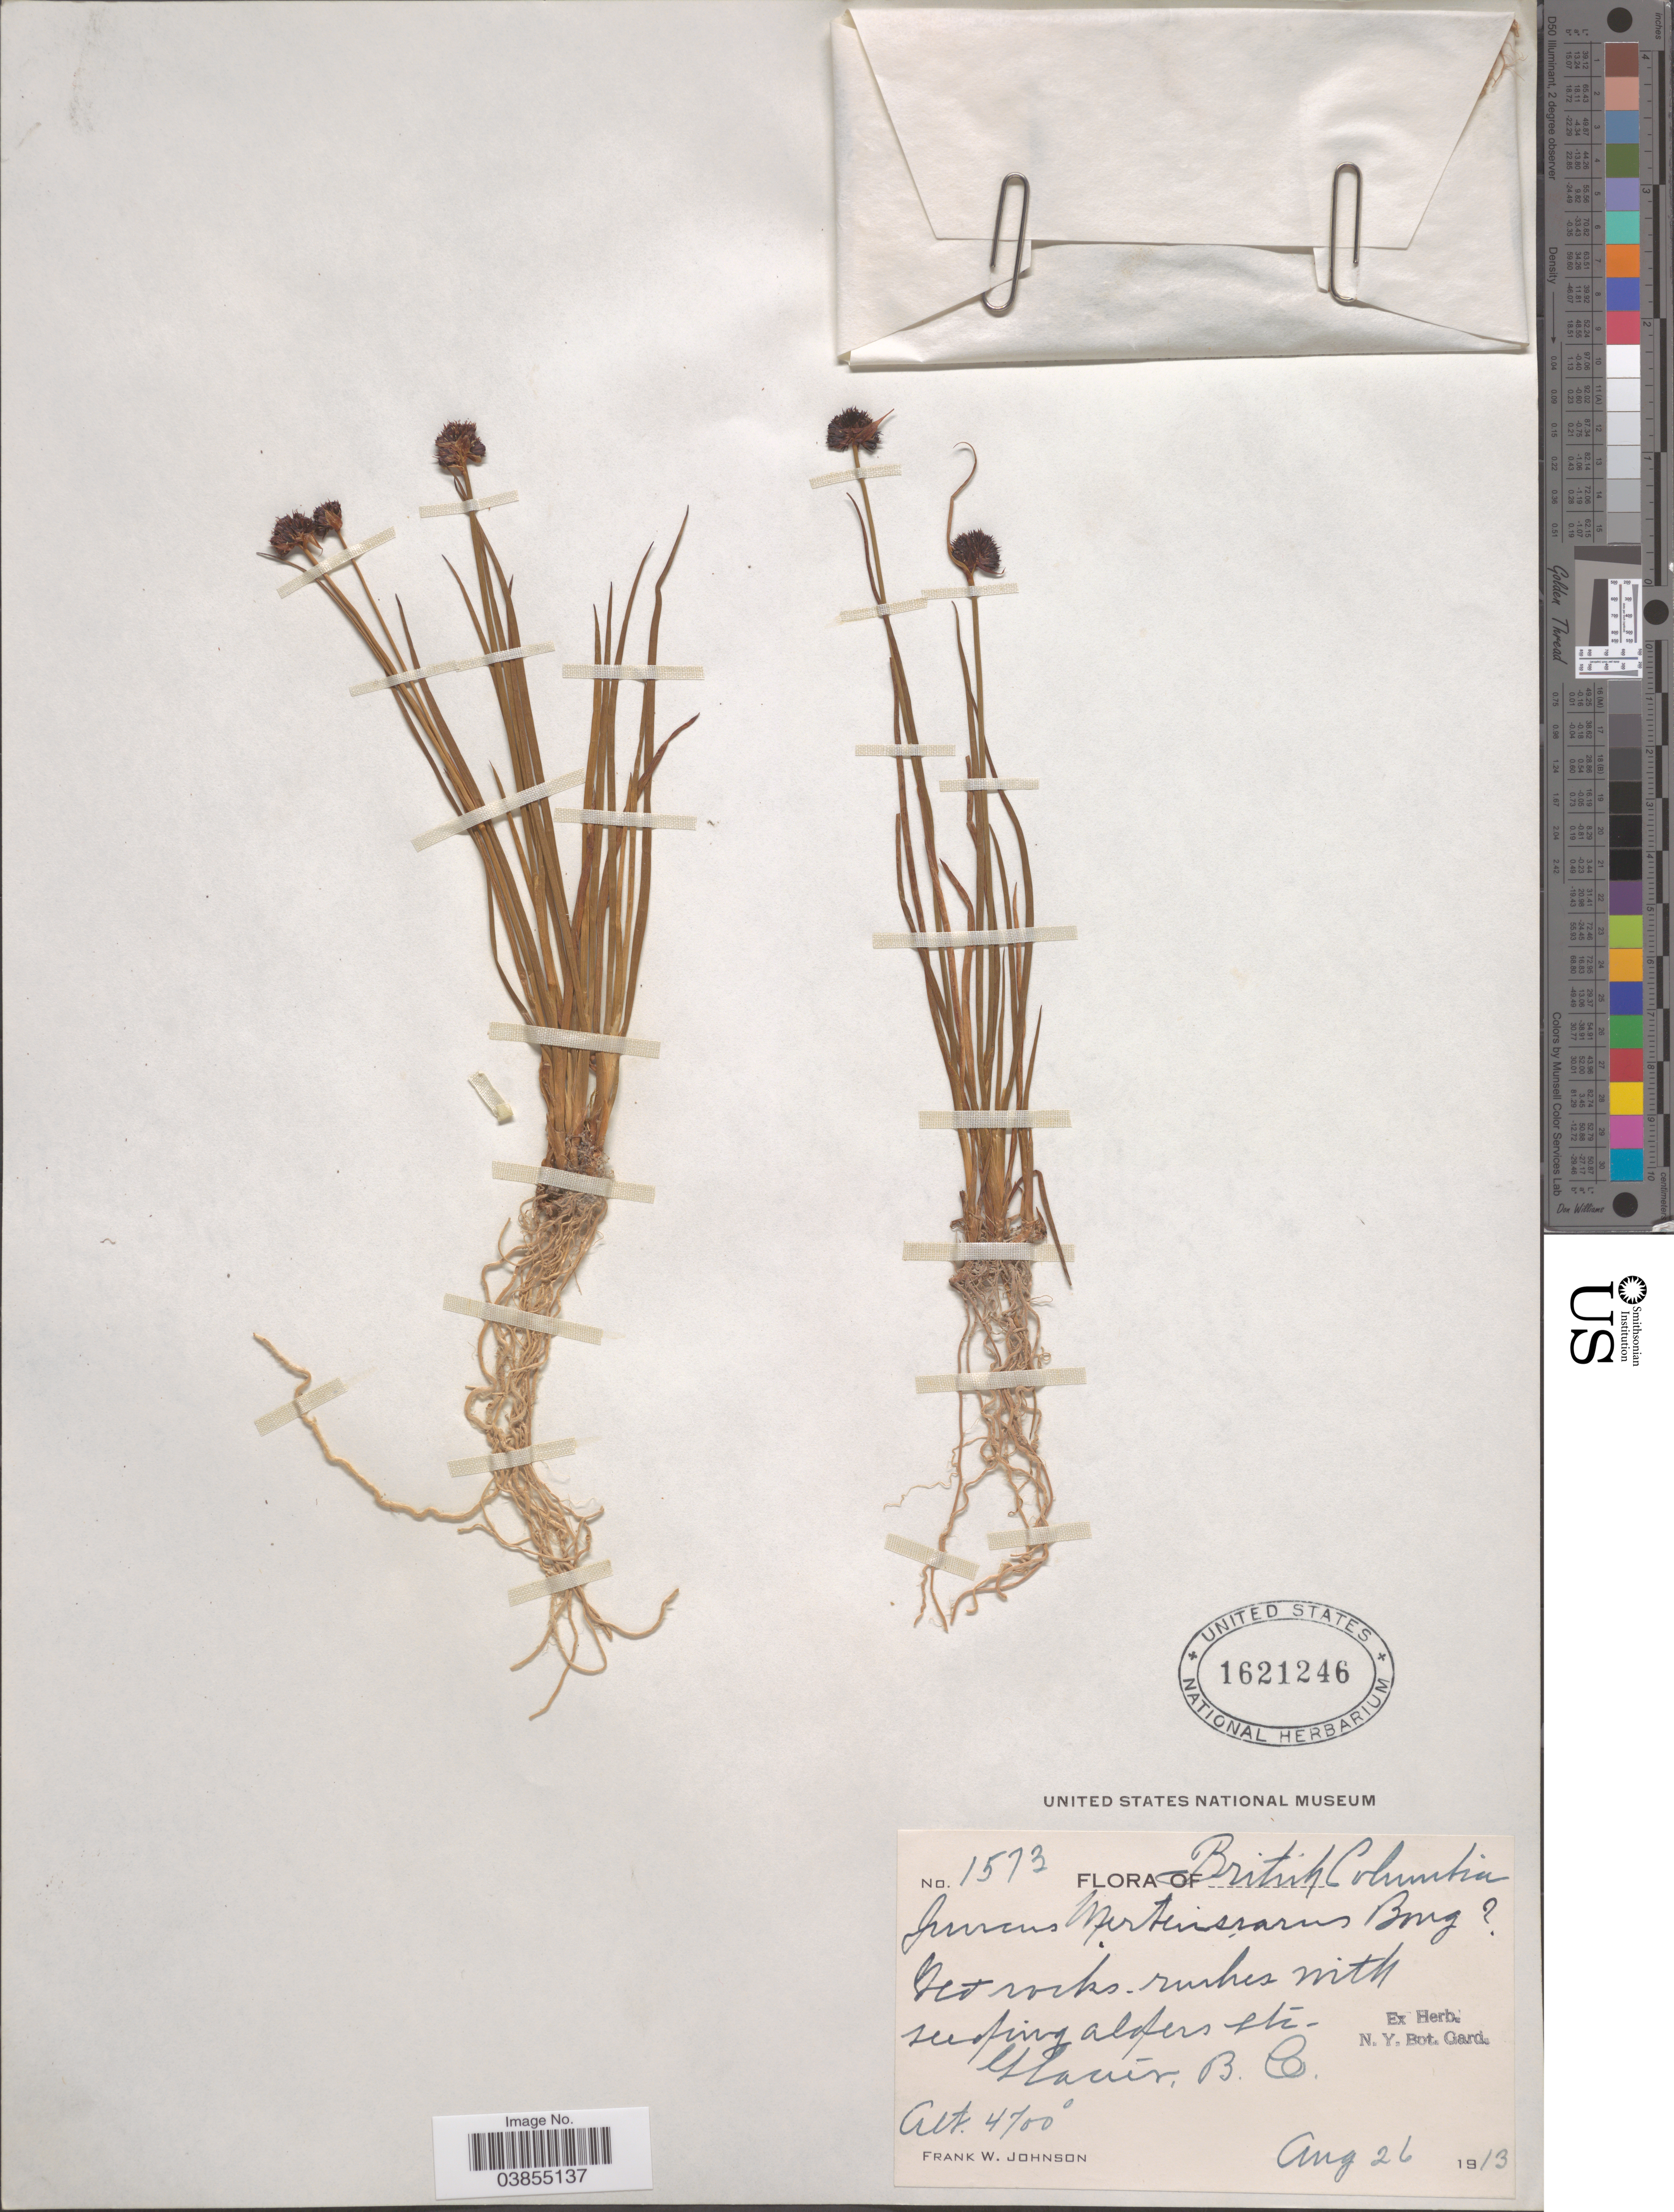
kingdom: Plantae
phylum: Tracheophyta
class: Liliopsida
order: Poales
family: Juncaceae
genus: Juncus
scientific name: Juncus mertensianus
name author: Bong.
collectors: F. W. Johnson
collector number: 1573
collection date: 1913-08-26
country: Canada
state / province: British Columbia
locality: Glacier, B. C.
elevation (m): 1433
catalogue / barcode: US 1621246